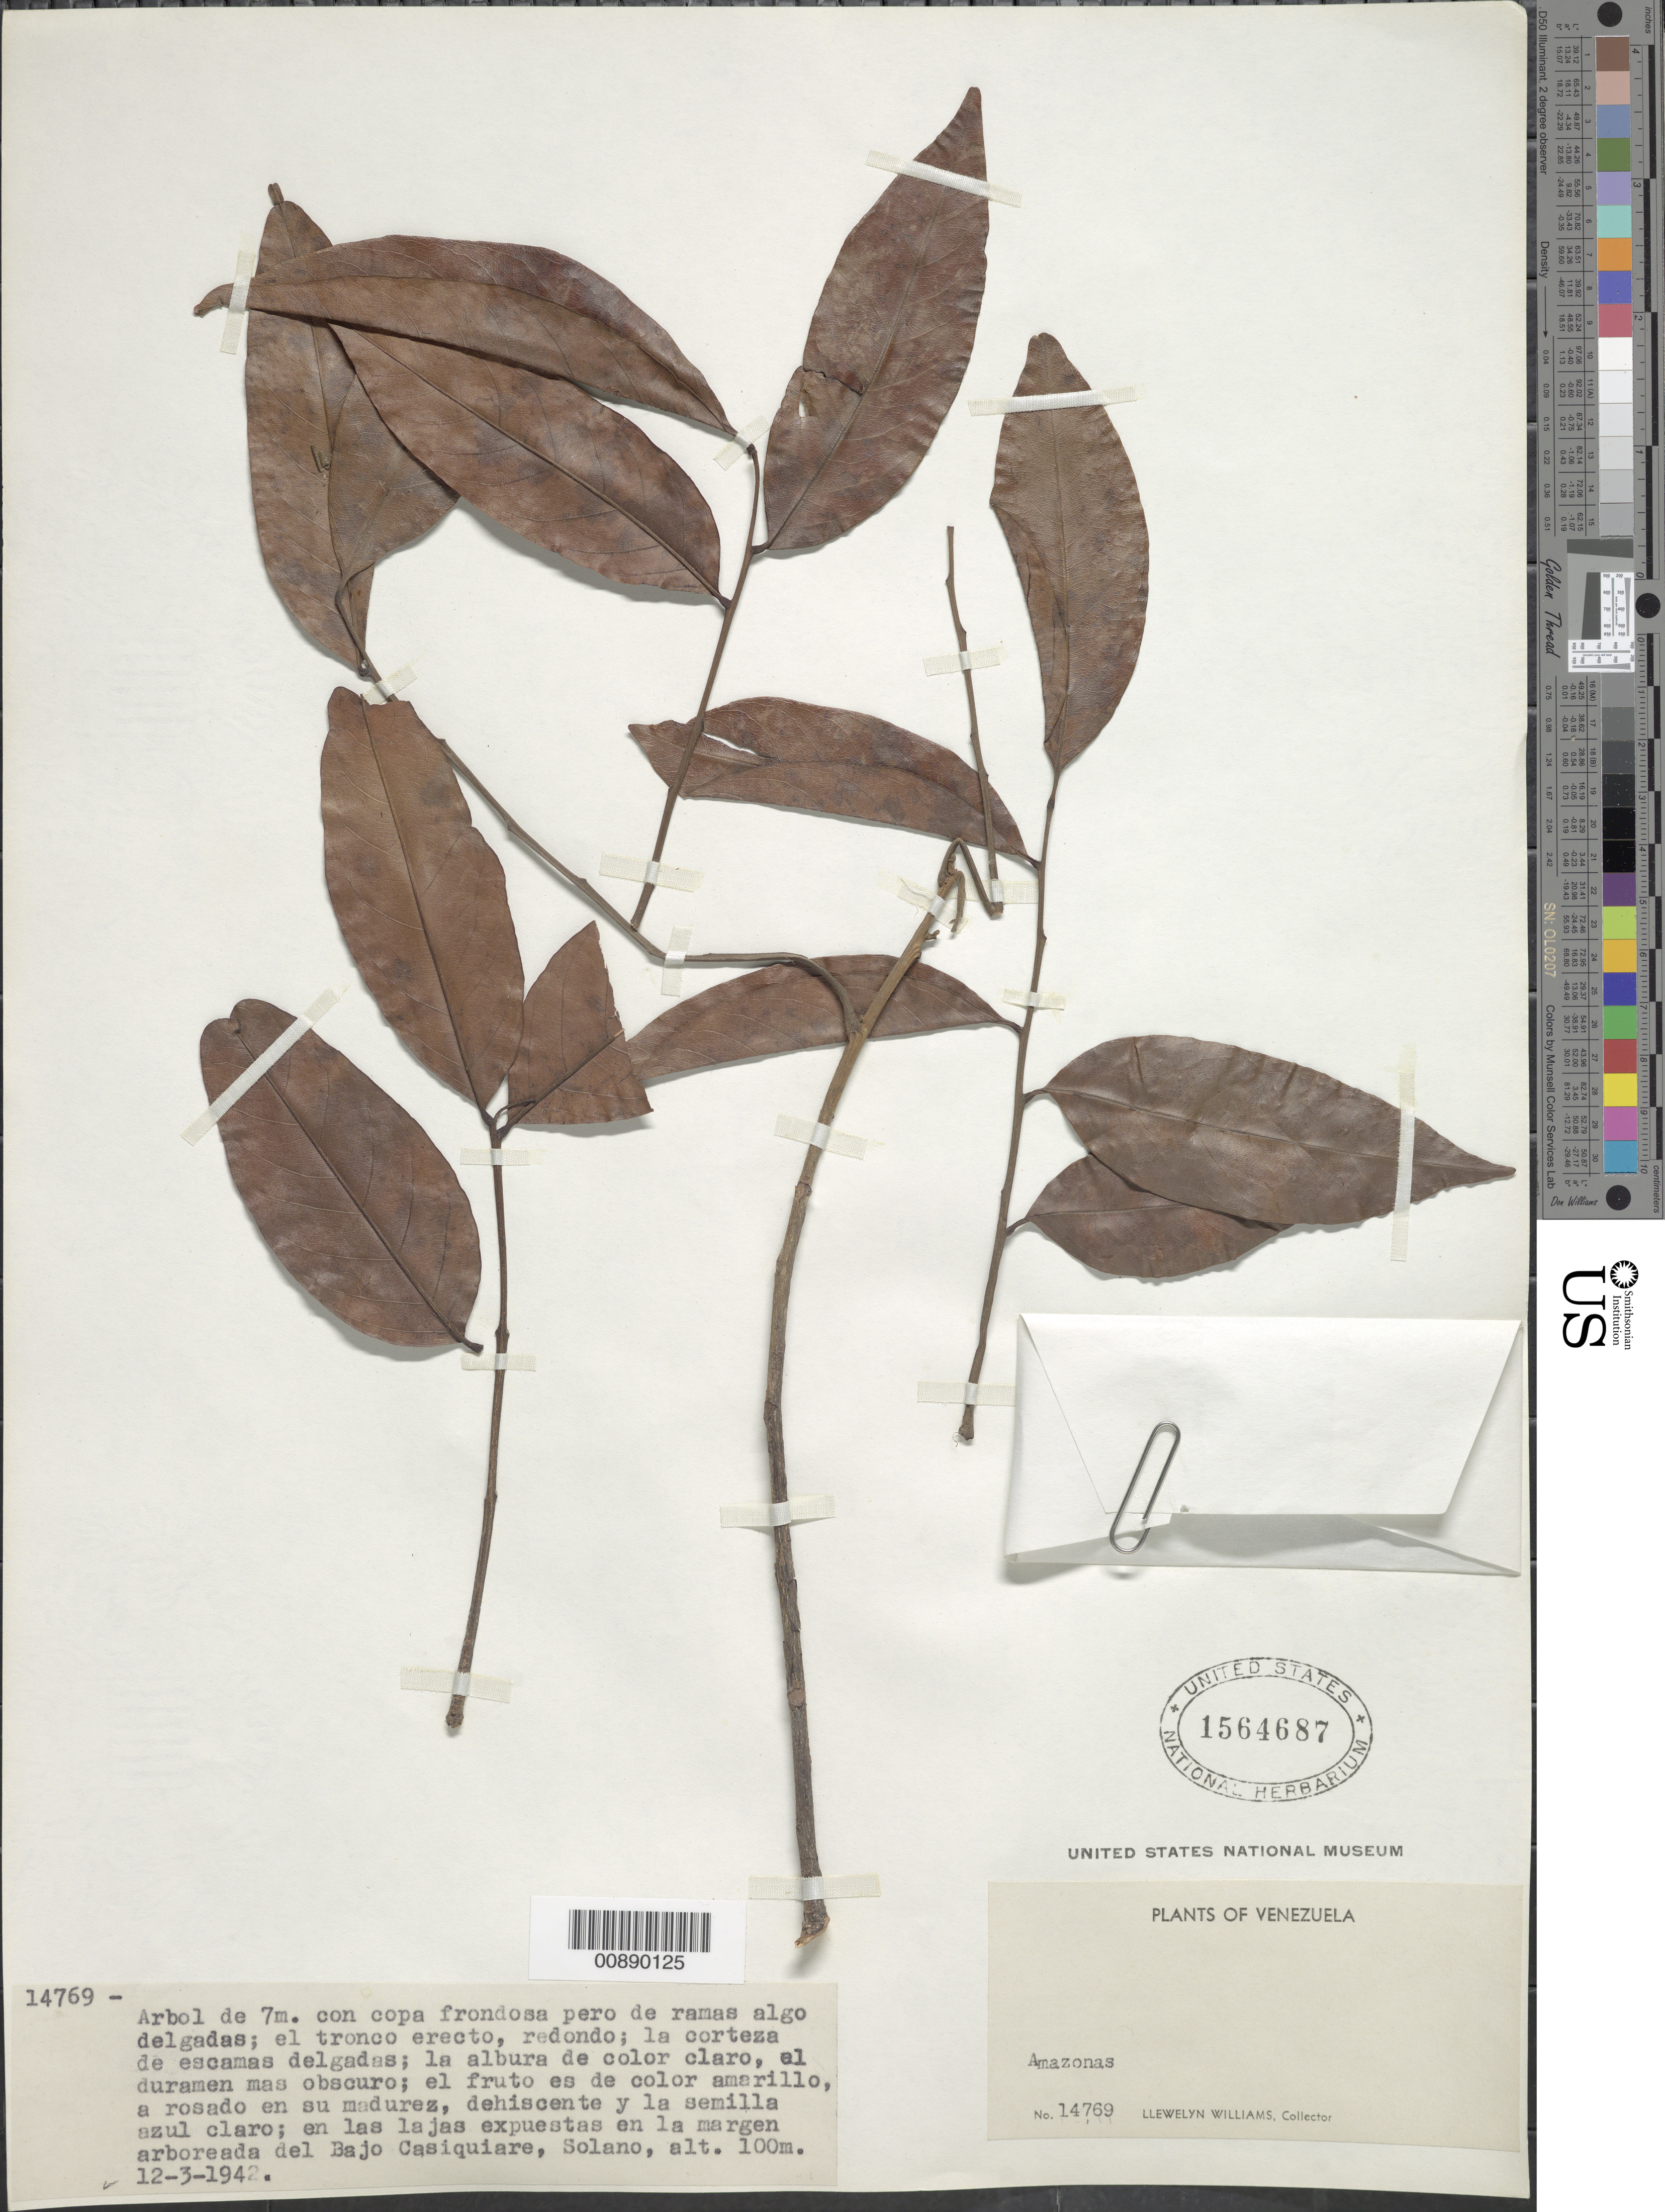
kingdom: Plantae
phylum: Tracheophyta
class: Magnoliopsida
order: Fabales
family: Fabaceae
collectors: Ll. Williams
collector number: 14769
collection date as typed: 12-Mar-42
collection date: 1942-03-12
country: Venezuela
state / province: Amazonas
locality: Solano, Bajo Río Casiquiare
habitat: Lajas expuestas en la margen arboreada del río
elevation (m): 100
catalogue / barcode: US 1564687